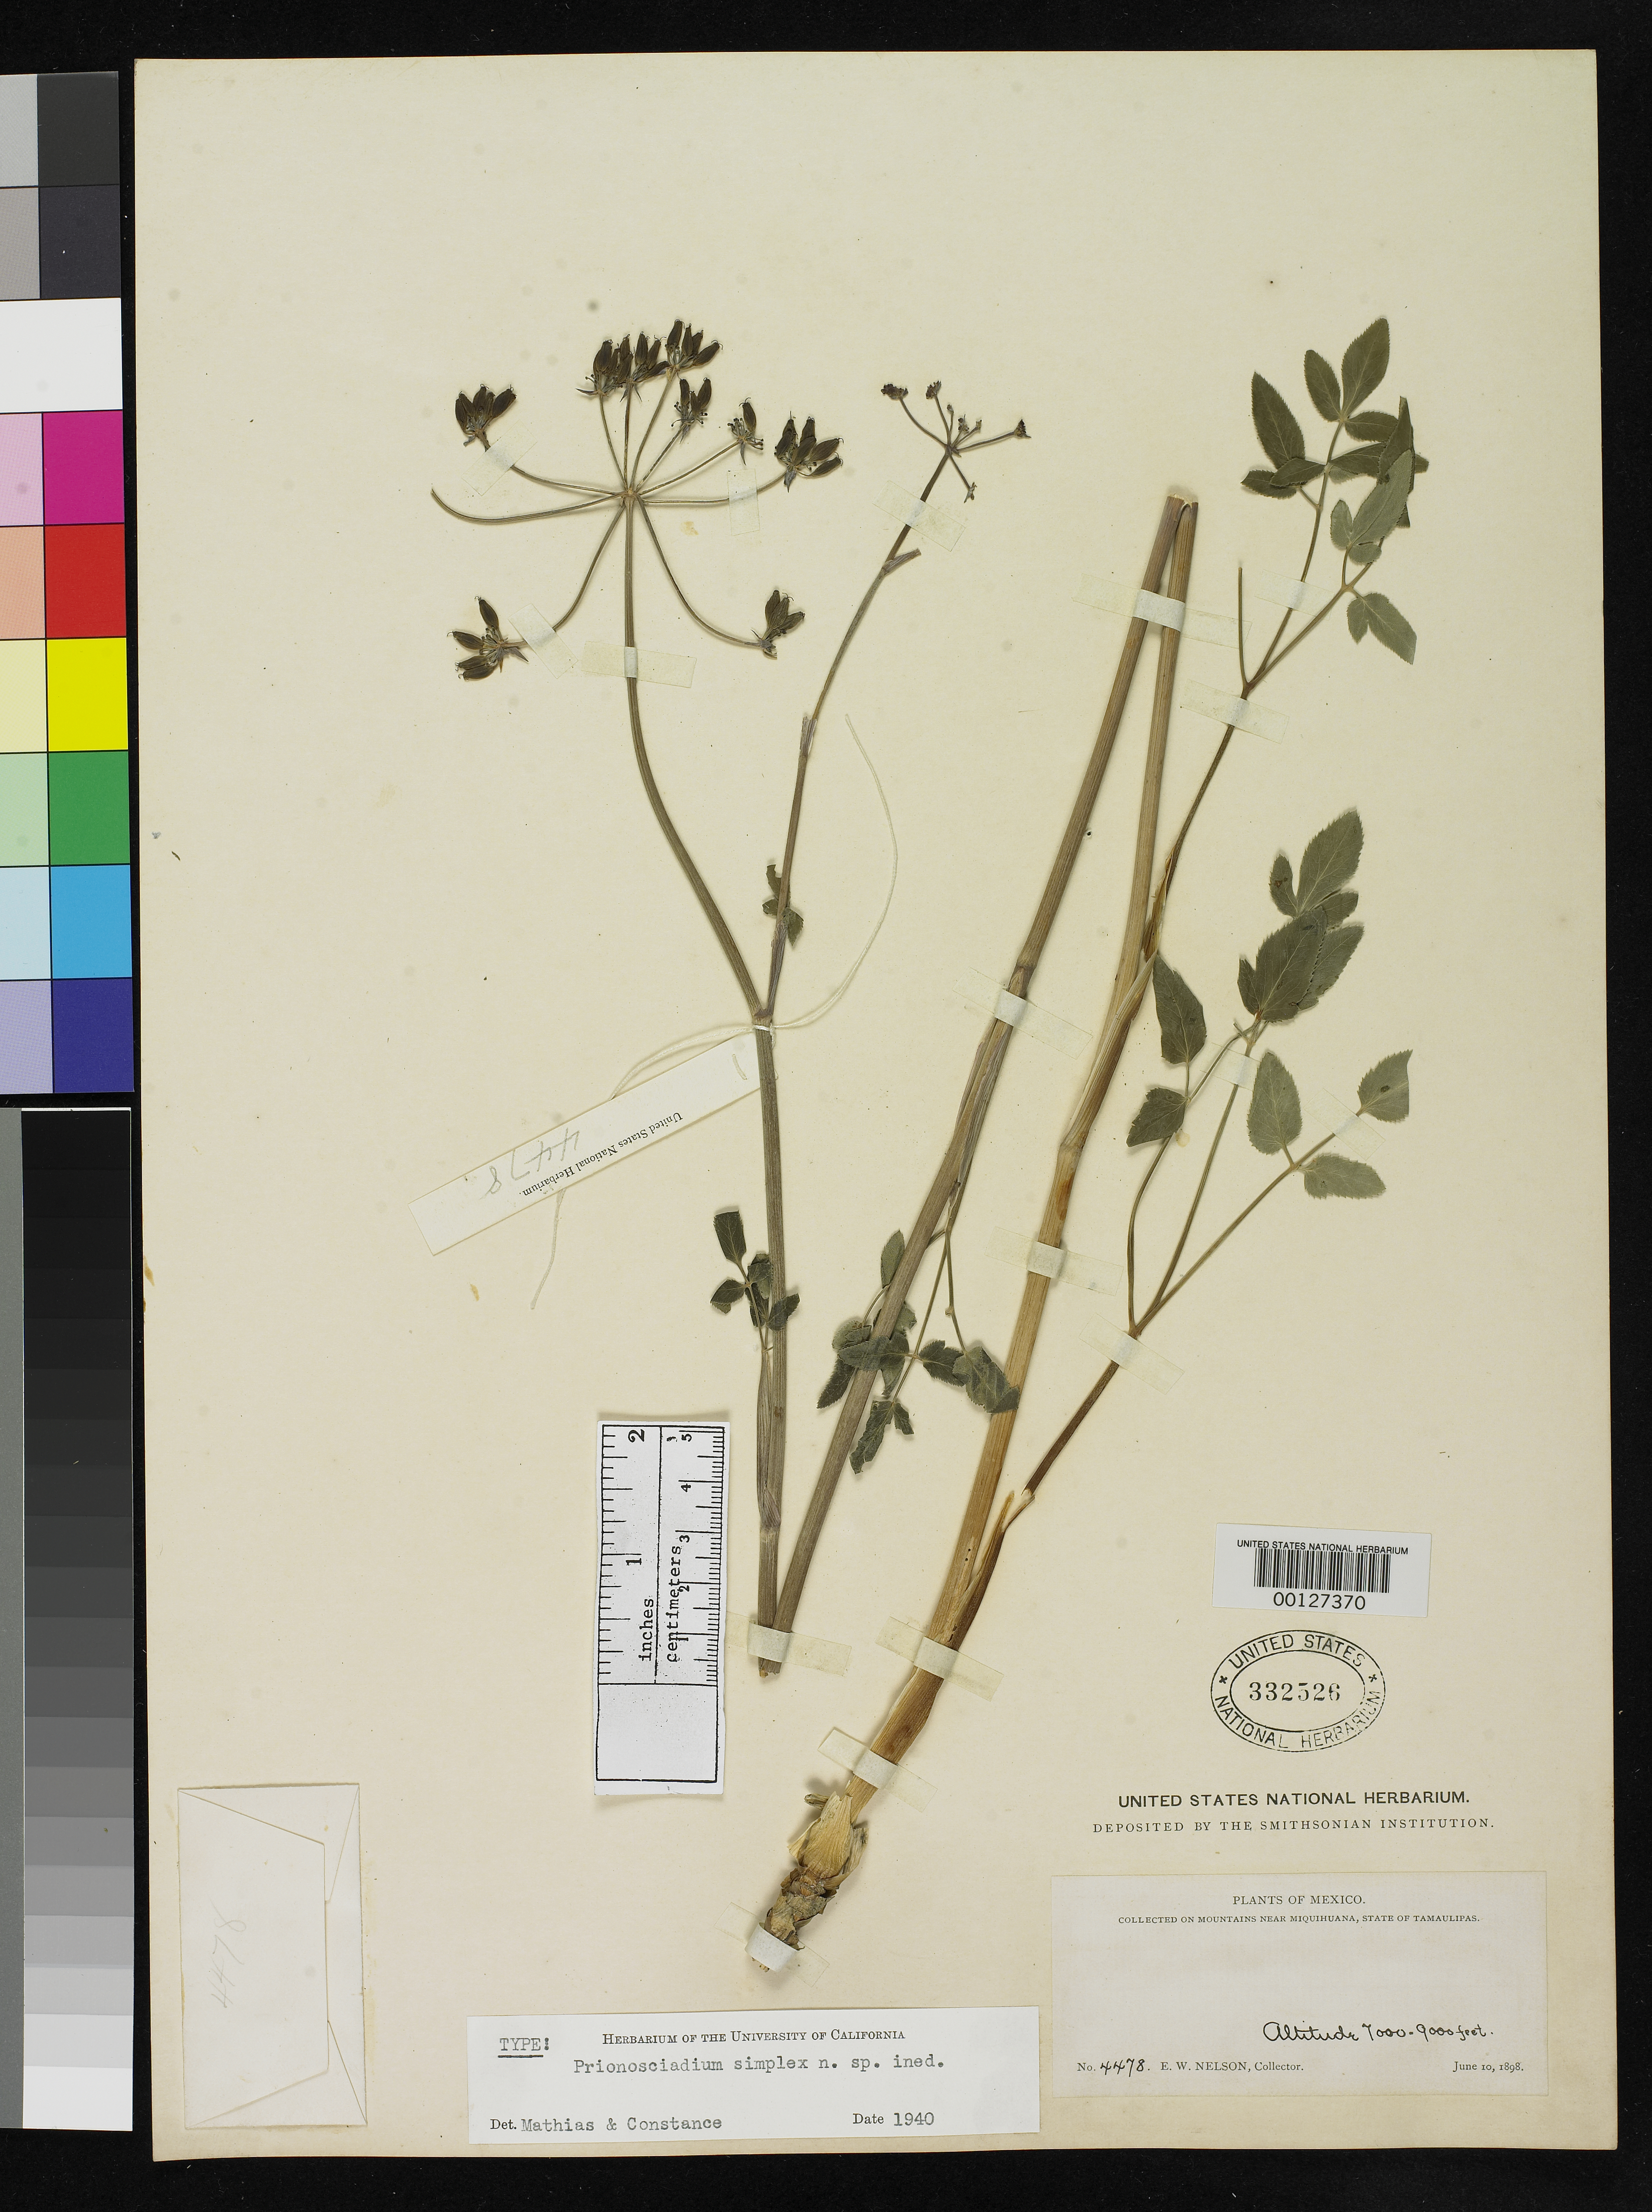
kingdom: Plantae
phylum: Tracheophyta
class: Magnoliopsida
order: Apiales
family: Apiaceae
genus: Prionosciadium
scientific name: Prionosciadium simplex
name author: Mathias & Constance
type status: Holotype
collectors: E. W. Nelson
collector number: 4478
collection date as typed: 10 Jun 1898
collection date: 1898-06-10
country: Mexico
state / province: Tamaulipas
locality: Near Miquihuana.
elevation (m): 2134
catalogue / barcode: US 332526